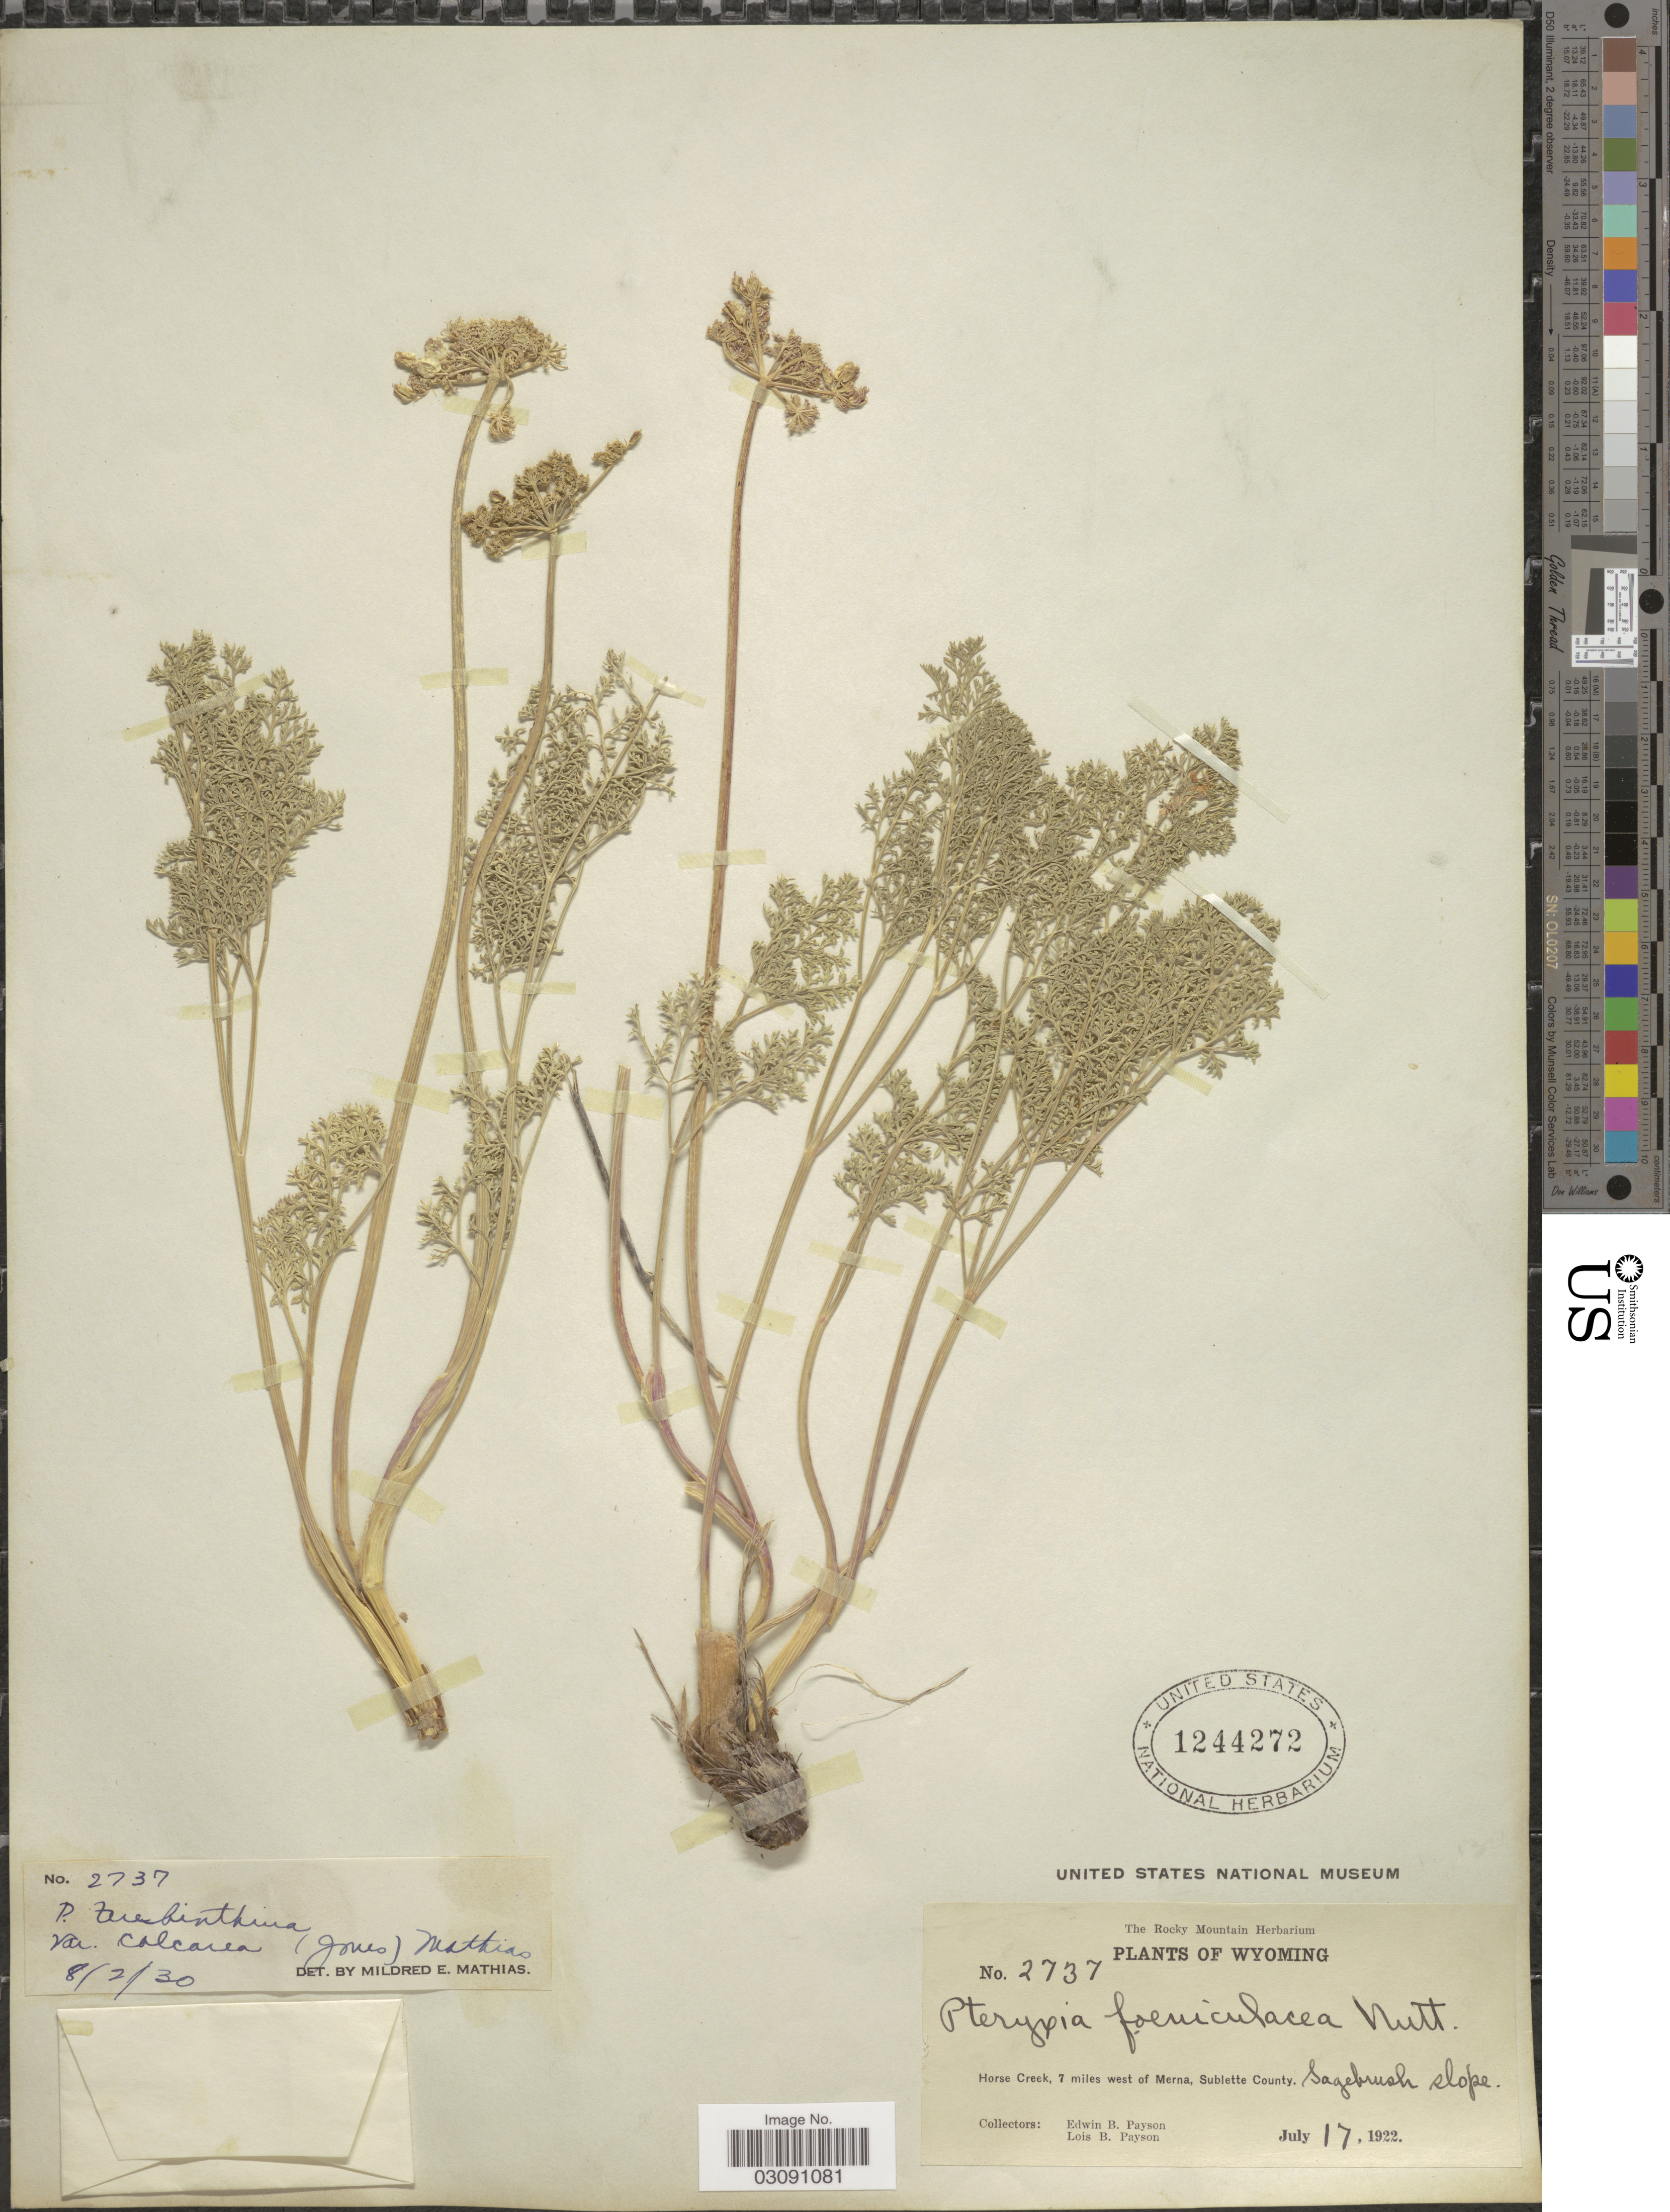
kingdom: Plantae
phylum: Tracheophyta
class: Magnoliopsida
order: Apiales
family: Apiaceae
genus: Pteryxia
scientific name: Pteryxia terebinthina var. calcarea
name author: (M.E. Jones) Mathias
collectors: E. B. Payson & L. Payson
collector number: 2737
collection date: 1922-07-17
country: United States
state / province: Wyoming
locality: Horse Creek, 7 miles west of Merna, Sublette County.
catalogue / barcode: US 1244272